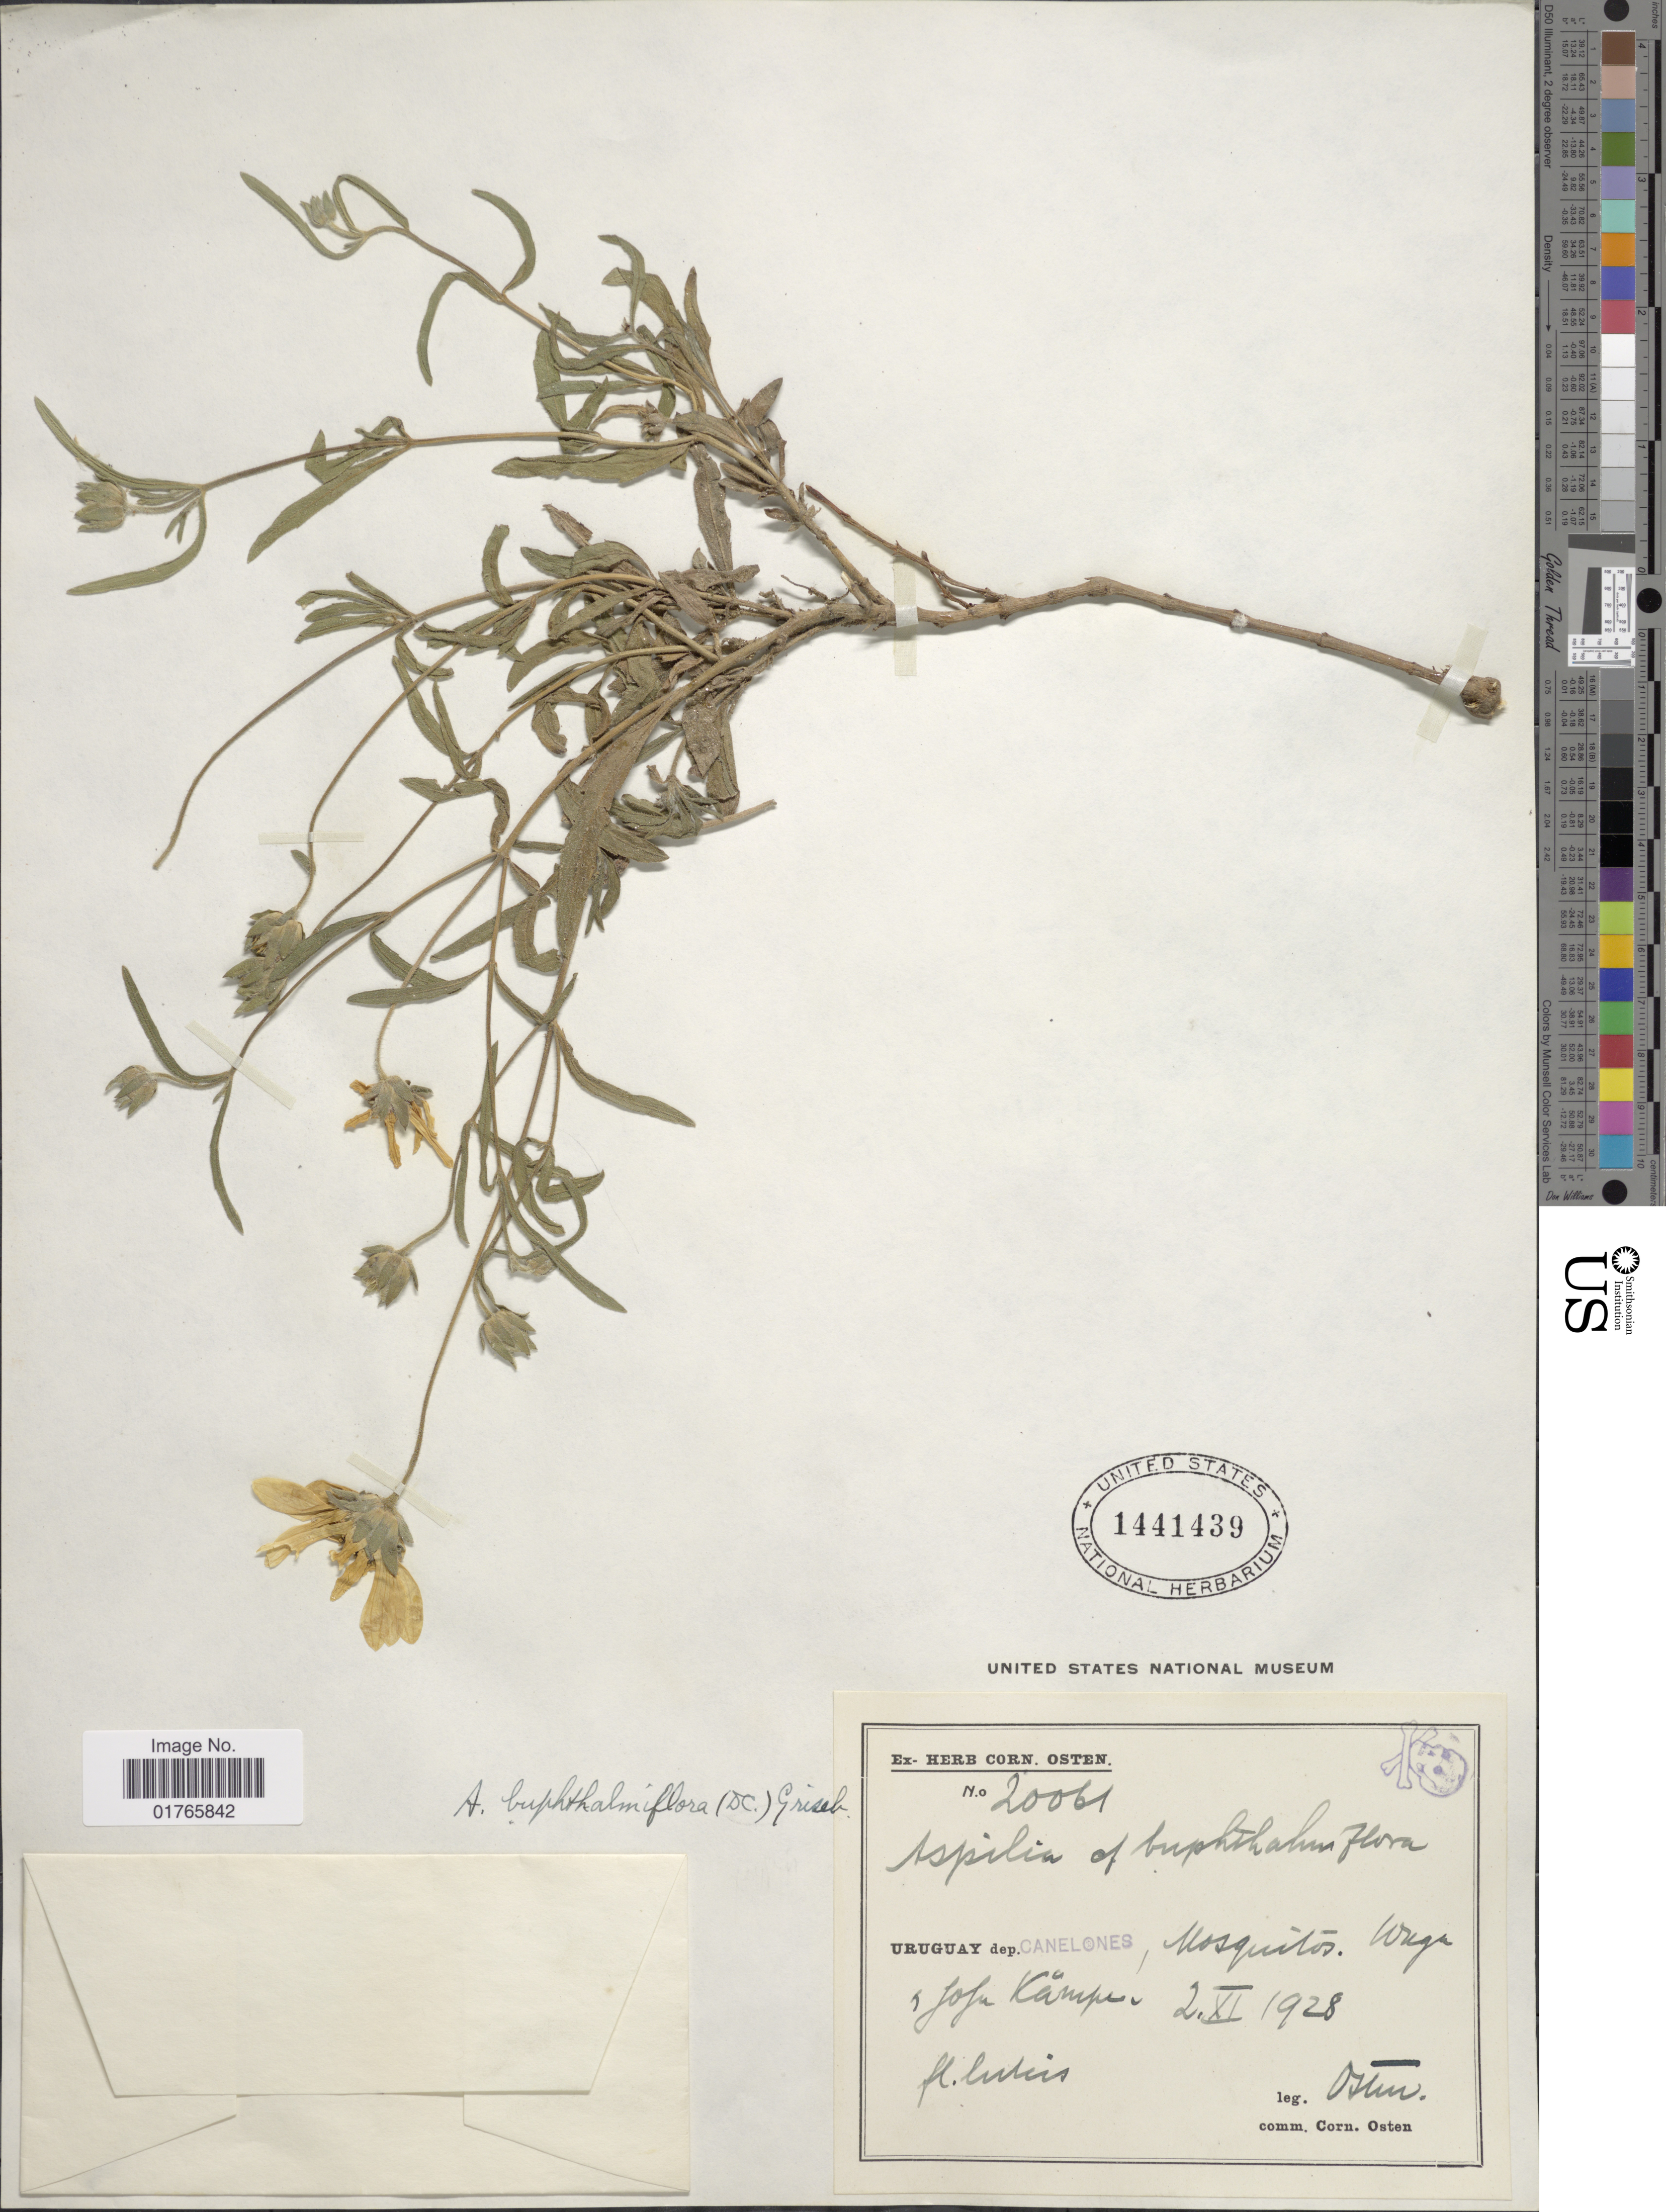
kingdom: Plantae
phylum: Tracheophyta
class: Magnoliopsida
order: Asterales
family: Asteraceae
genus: Aspilia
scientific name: Aspilia montividensis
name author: (Spreng.) Baker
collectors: C. Osten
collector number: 20061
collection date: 1928-11-02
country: Uruguay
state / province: Canelones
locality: Mosquitos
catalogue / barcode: US 1441439